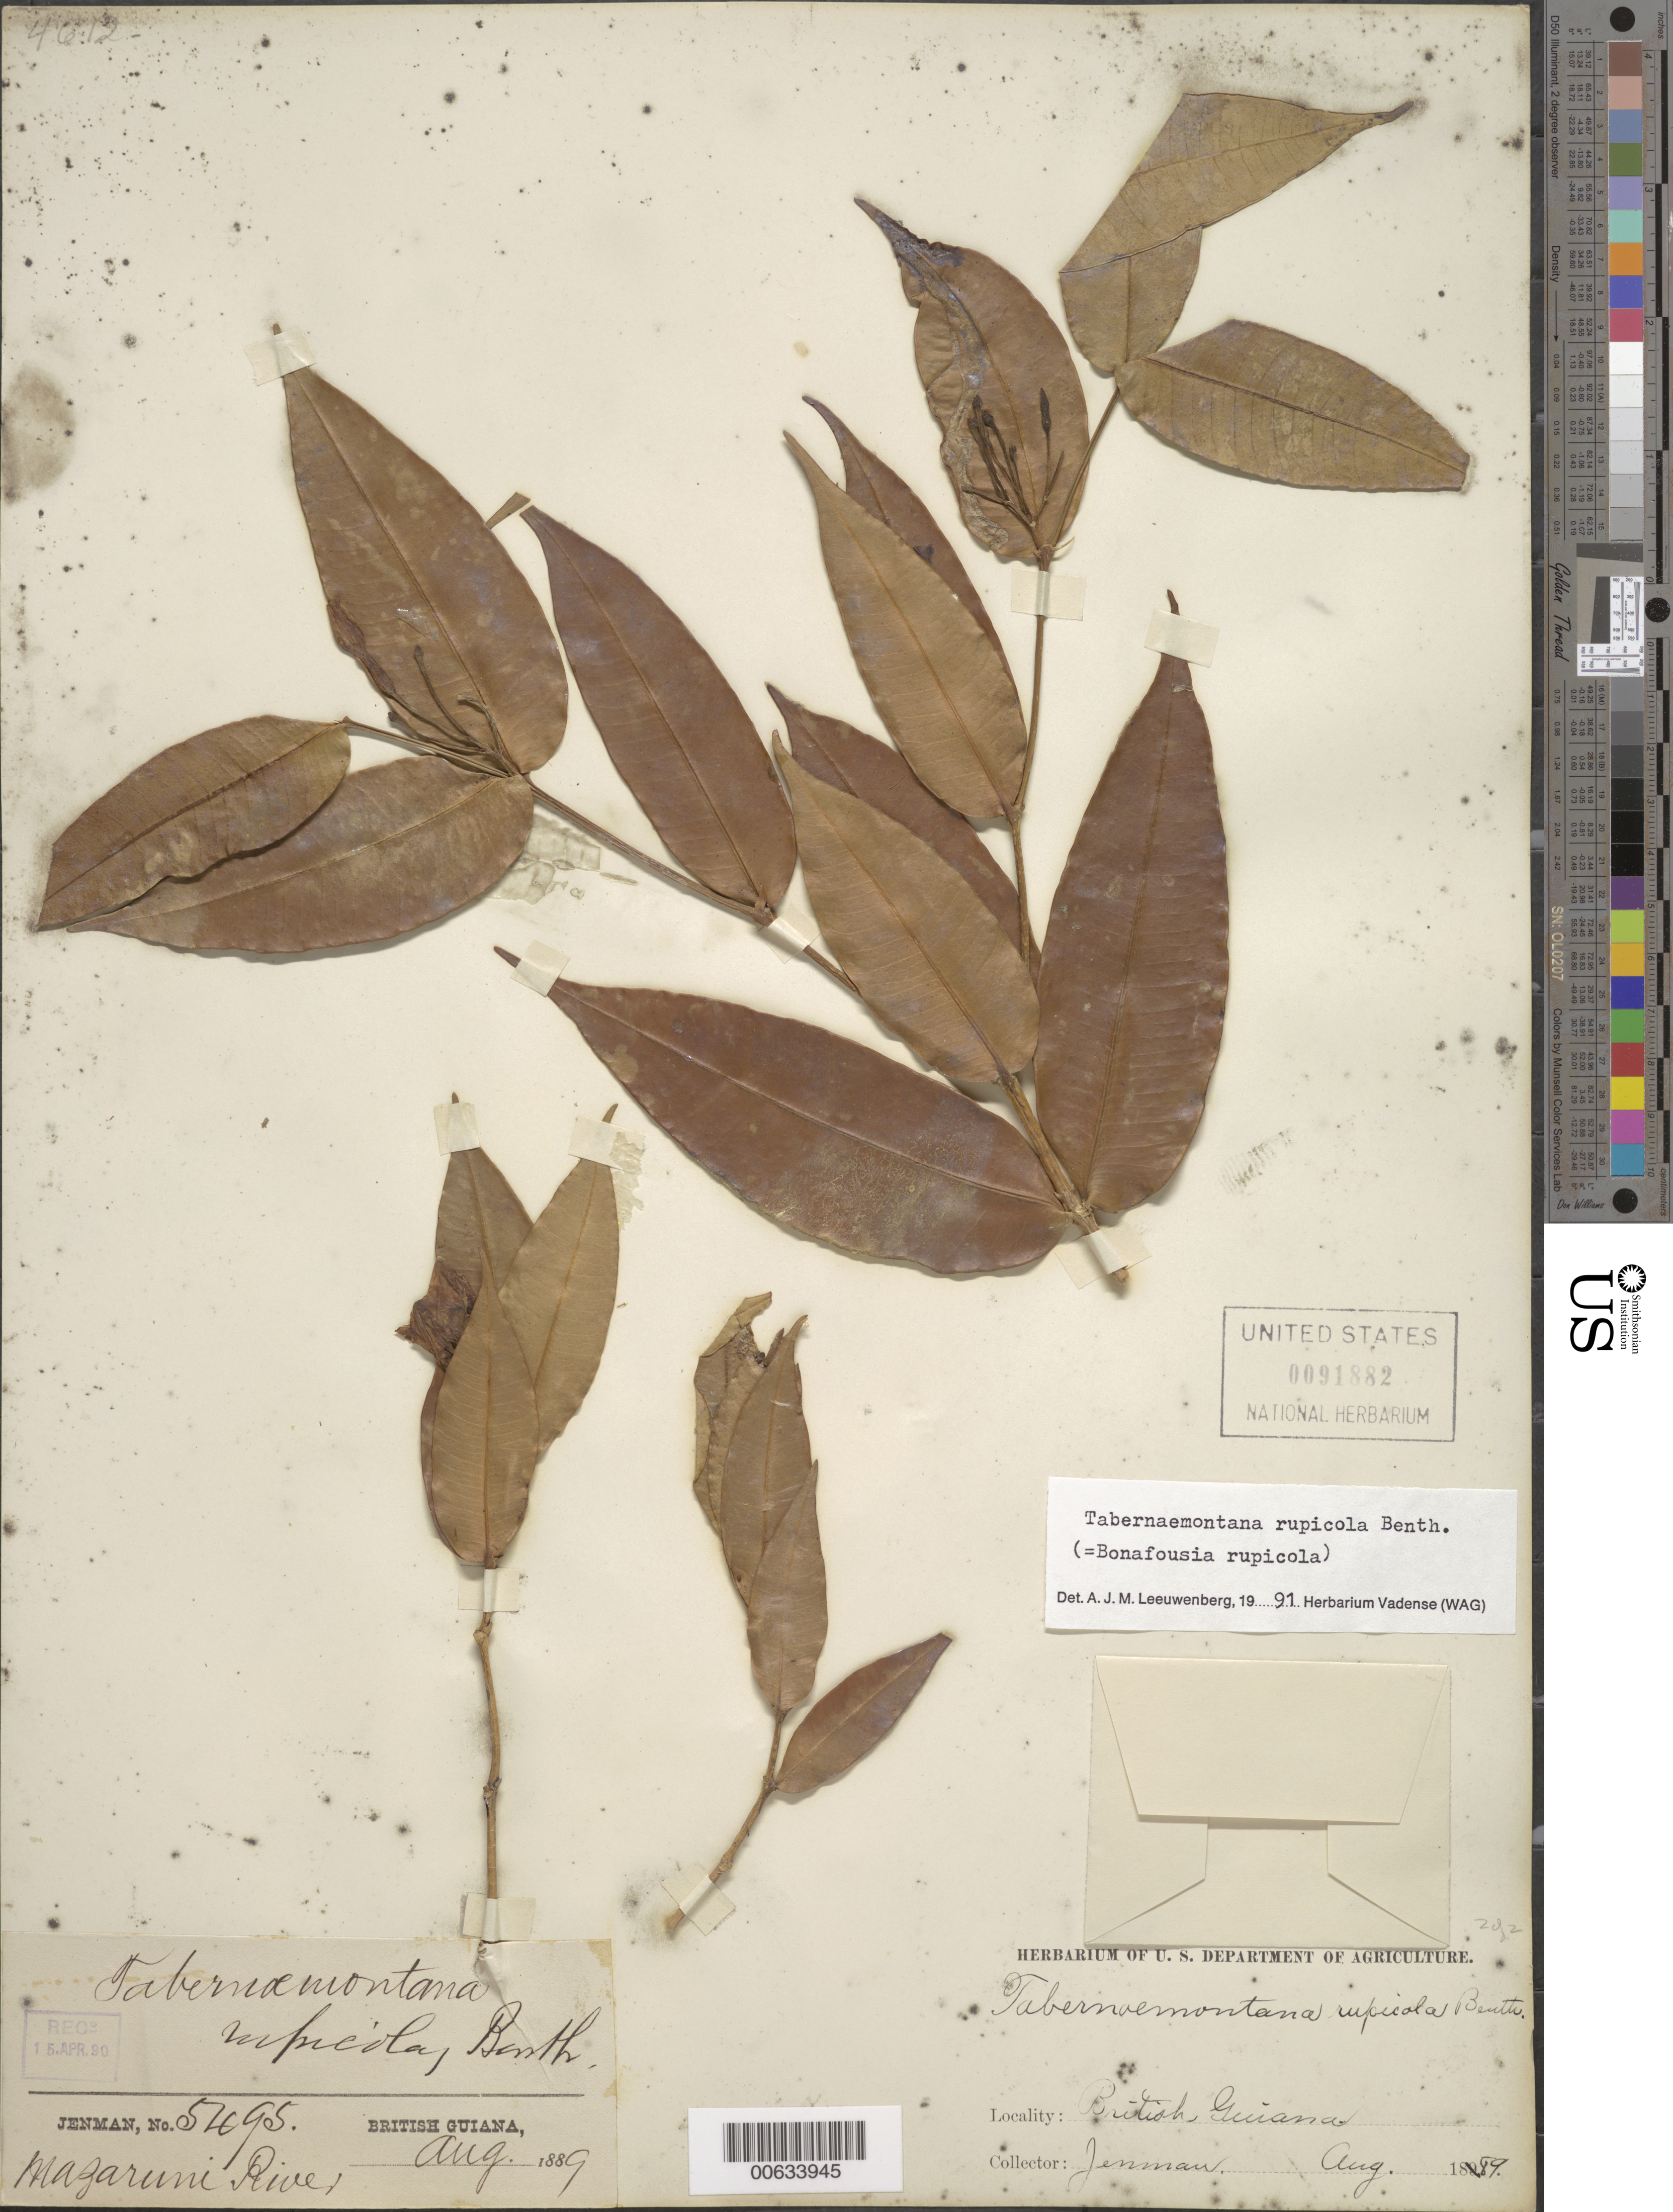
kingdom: Plantae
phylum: Tracheophyta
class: Magnoliopsida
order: Gentianales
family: Apocynaceae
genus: Tabernaemontana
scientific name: Tabernaemontana rupicola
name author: Benth.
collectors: -. Jenman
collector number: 5495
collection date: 1889-08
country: Guyana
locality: British Guiana. Magarune River.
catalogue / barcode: US 91882